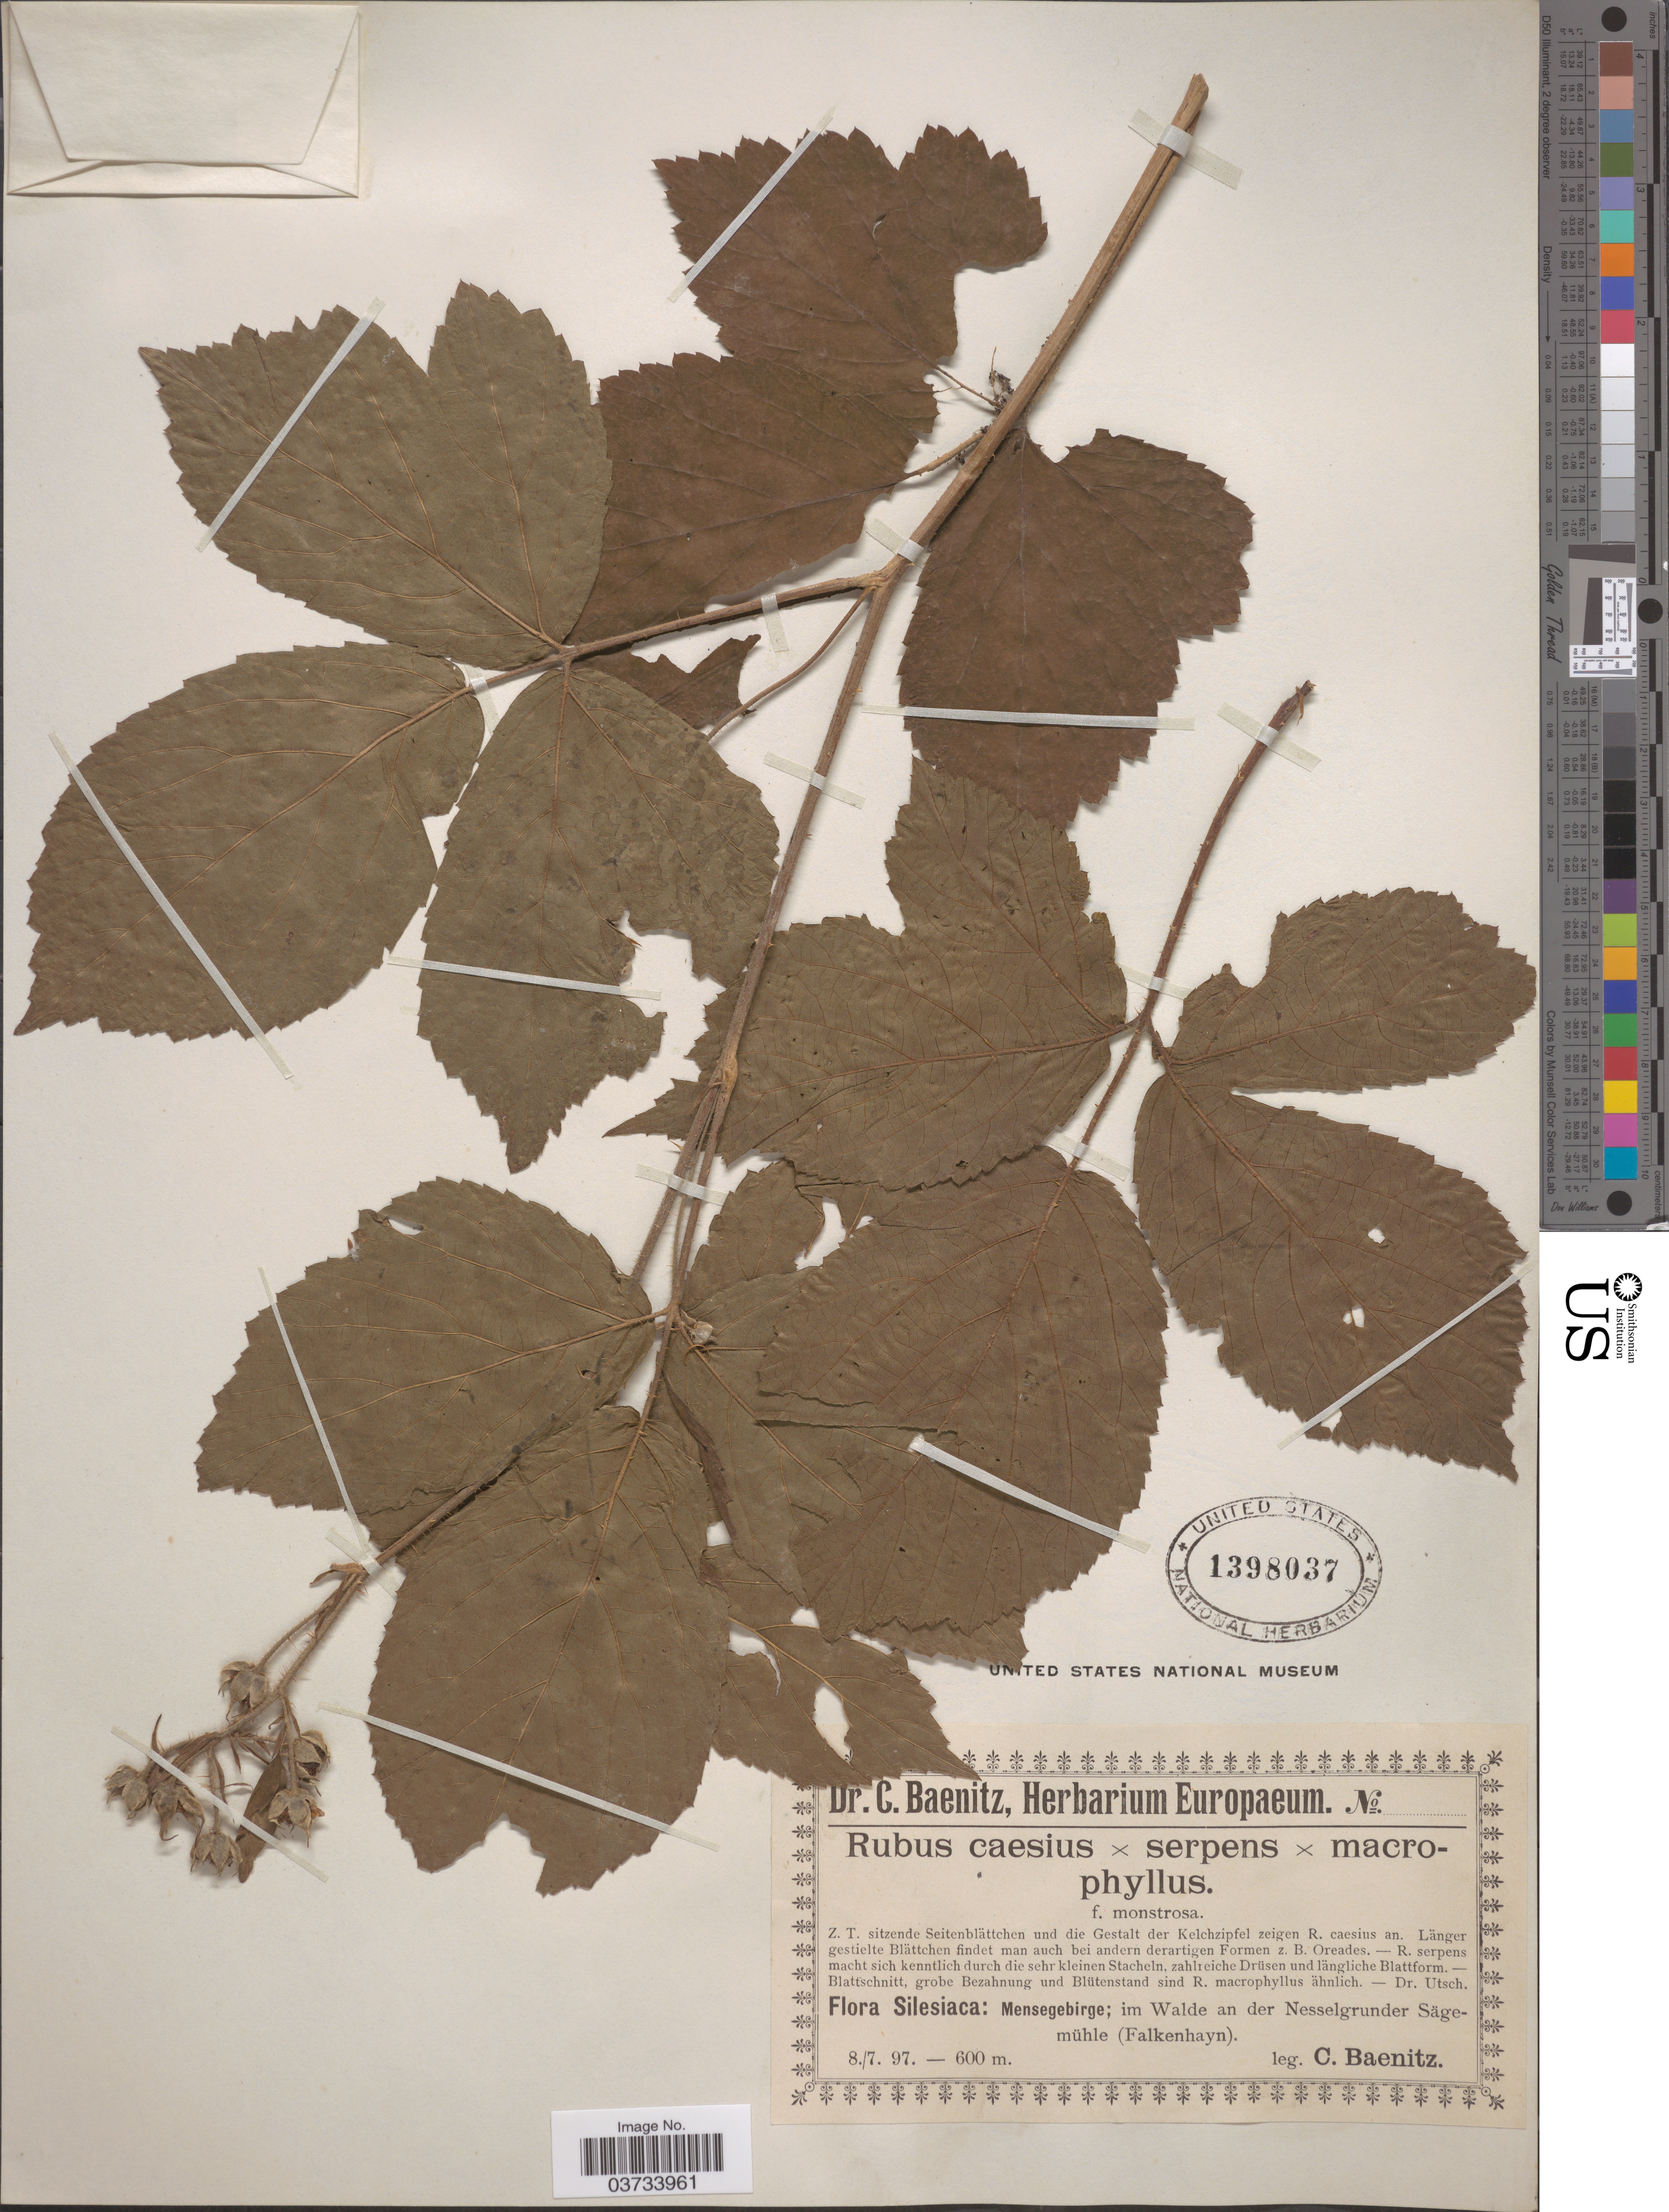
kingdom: Plantae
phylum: Tracheophyta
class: Magnoliopsida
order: Rosales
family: Rosaceae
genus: Rubus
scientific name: Rubus caesius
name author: L.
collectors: C. G. Baenitz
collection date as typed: Transcribed d/m/y: 8/7/97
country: Poland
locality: Silesiaca: Mensegebirge; im Walde an der Nesselgrunder Sägemühle (Falkenhayn).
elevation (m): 600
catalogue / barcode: US 1398037